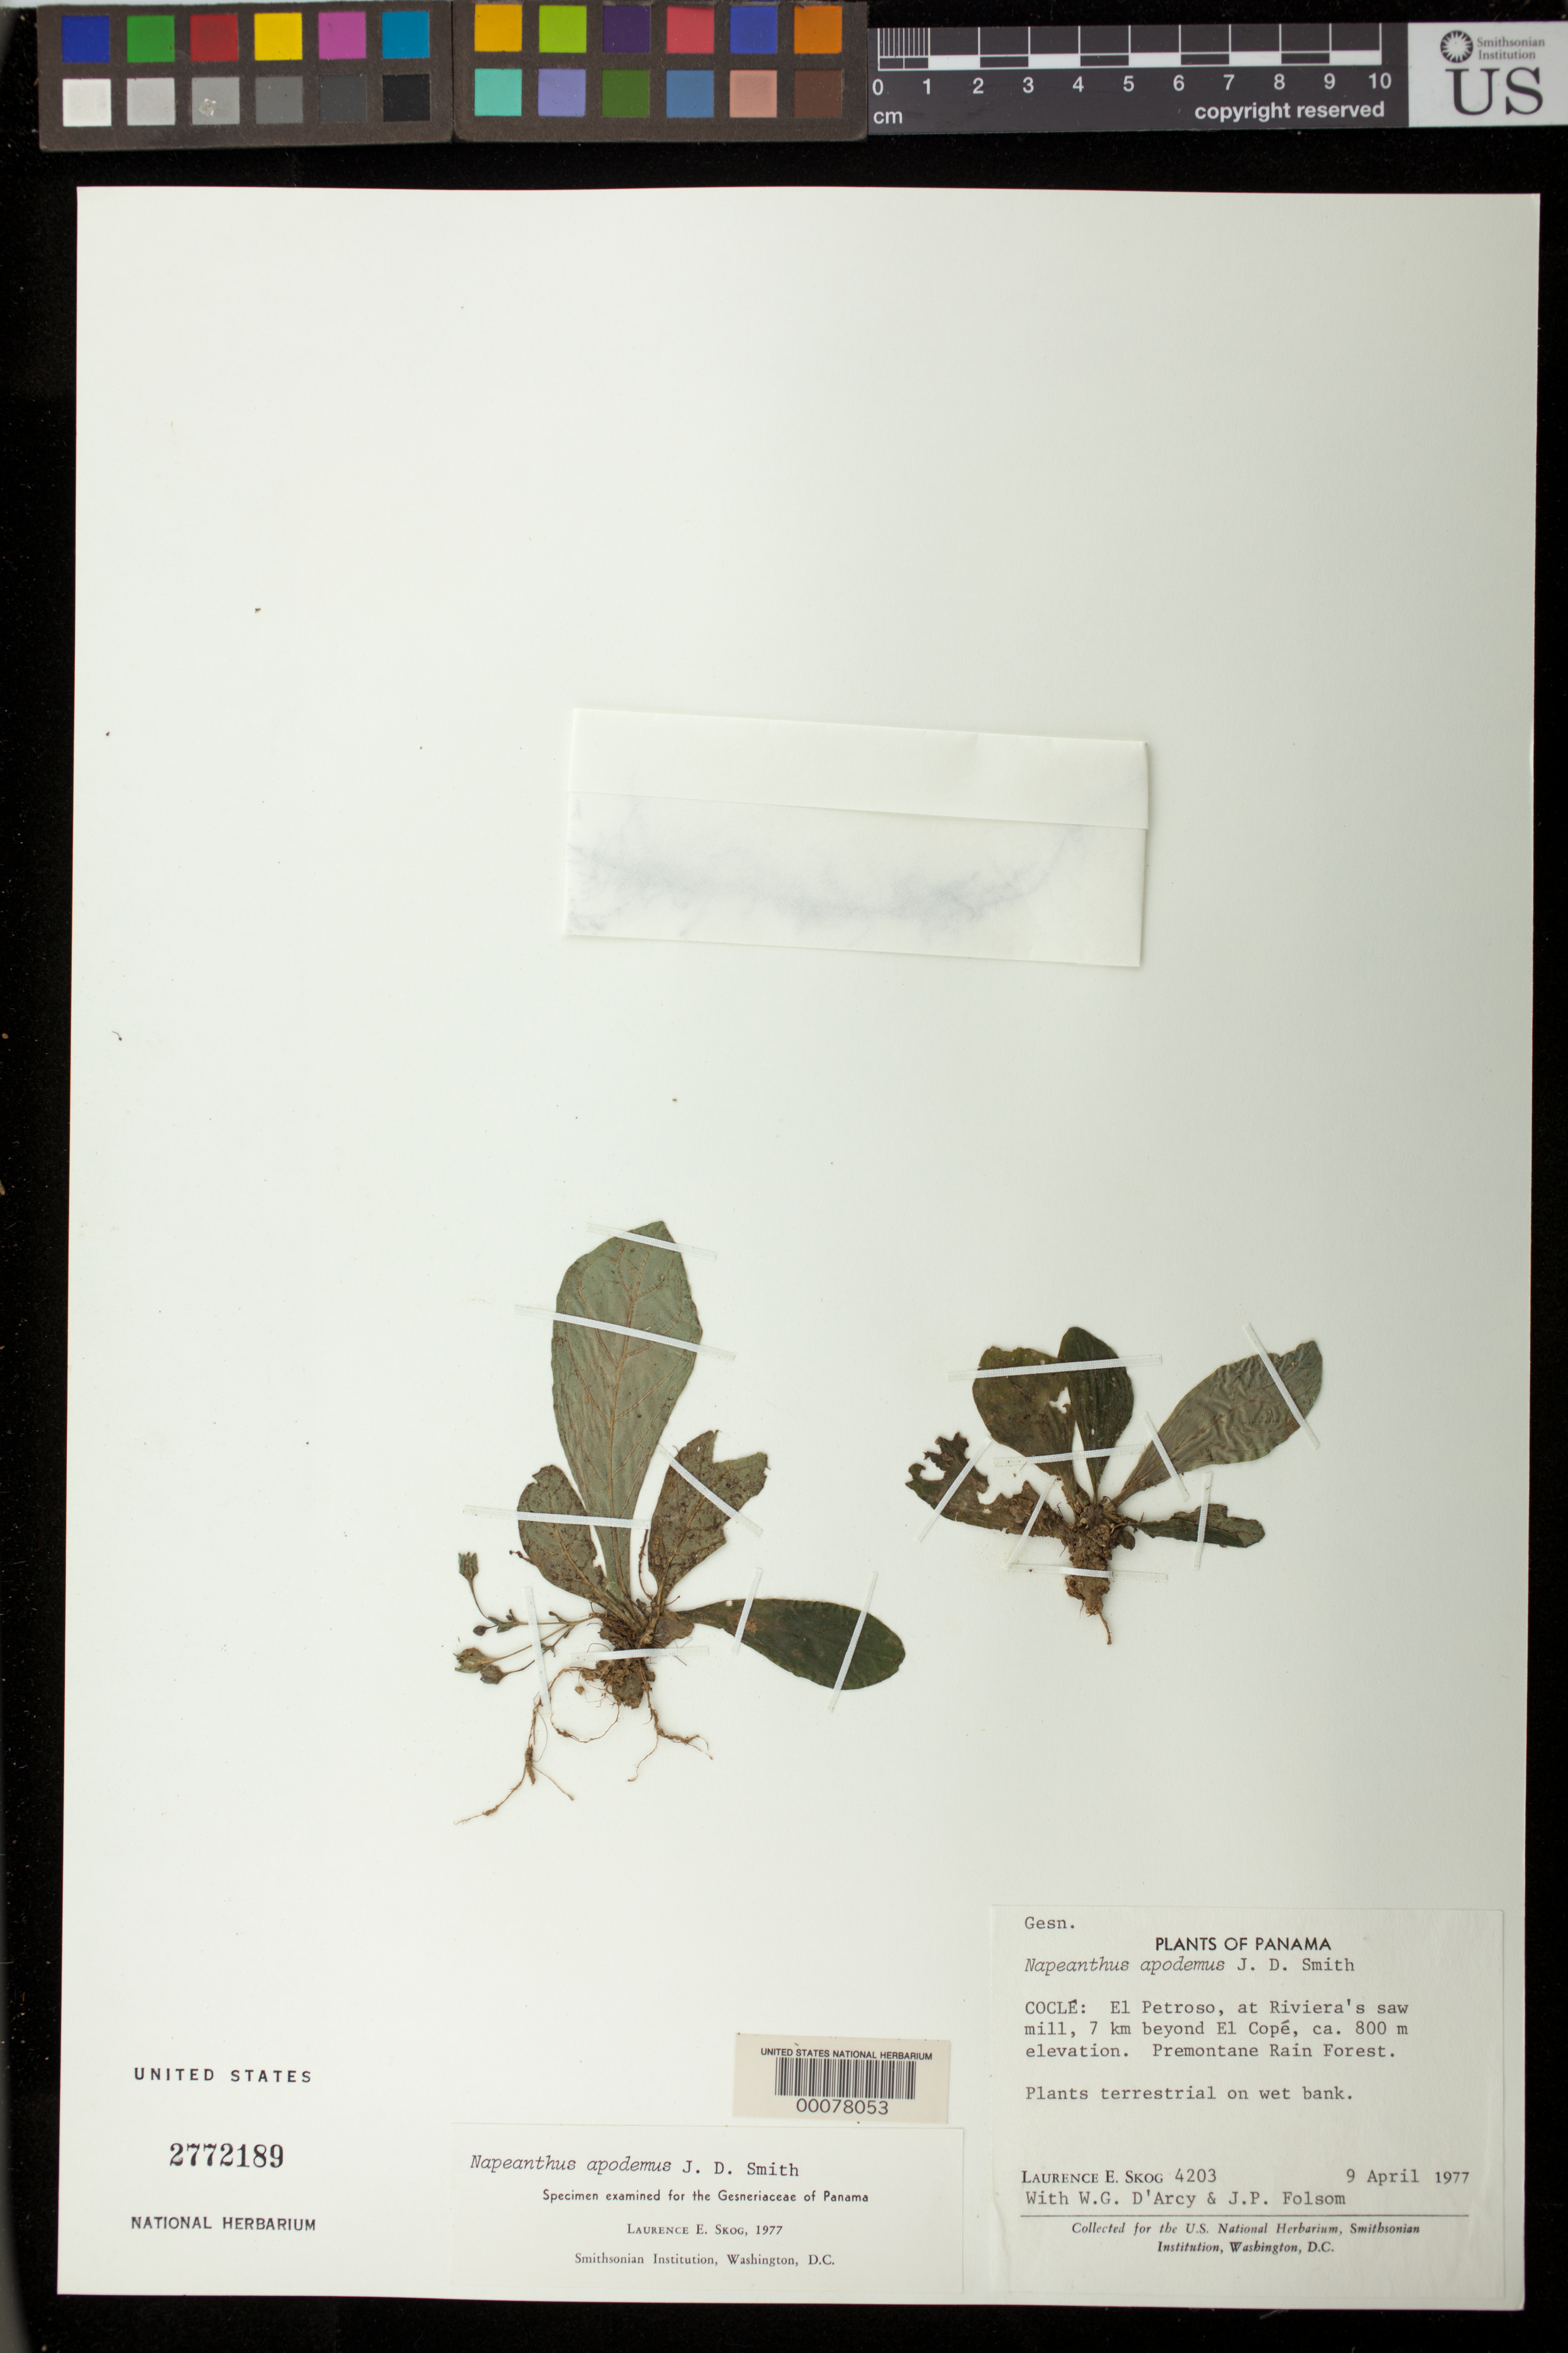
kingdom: Plantae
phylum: Tracheophyta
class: Magnoliopsida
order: Lamiales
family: Gesneriaceae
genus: Napeanthus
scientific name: Napeanthus apodemus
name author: Donn. Sm.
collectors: L. E. Skog, W. G. D'Arcy & J. P. Folsom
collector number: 4203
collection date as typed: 09 Apr 1977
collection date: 1977-04-09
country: Panama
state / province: Coclé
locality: El Petroso, at Rivera's saw mill, 7 km beyond El Cope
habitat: Premontane rain forest; on wet bank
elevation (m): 800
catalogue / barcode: US 2772189